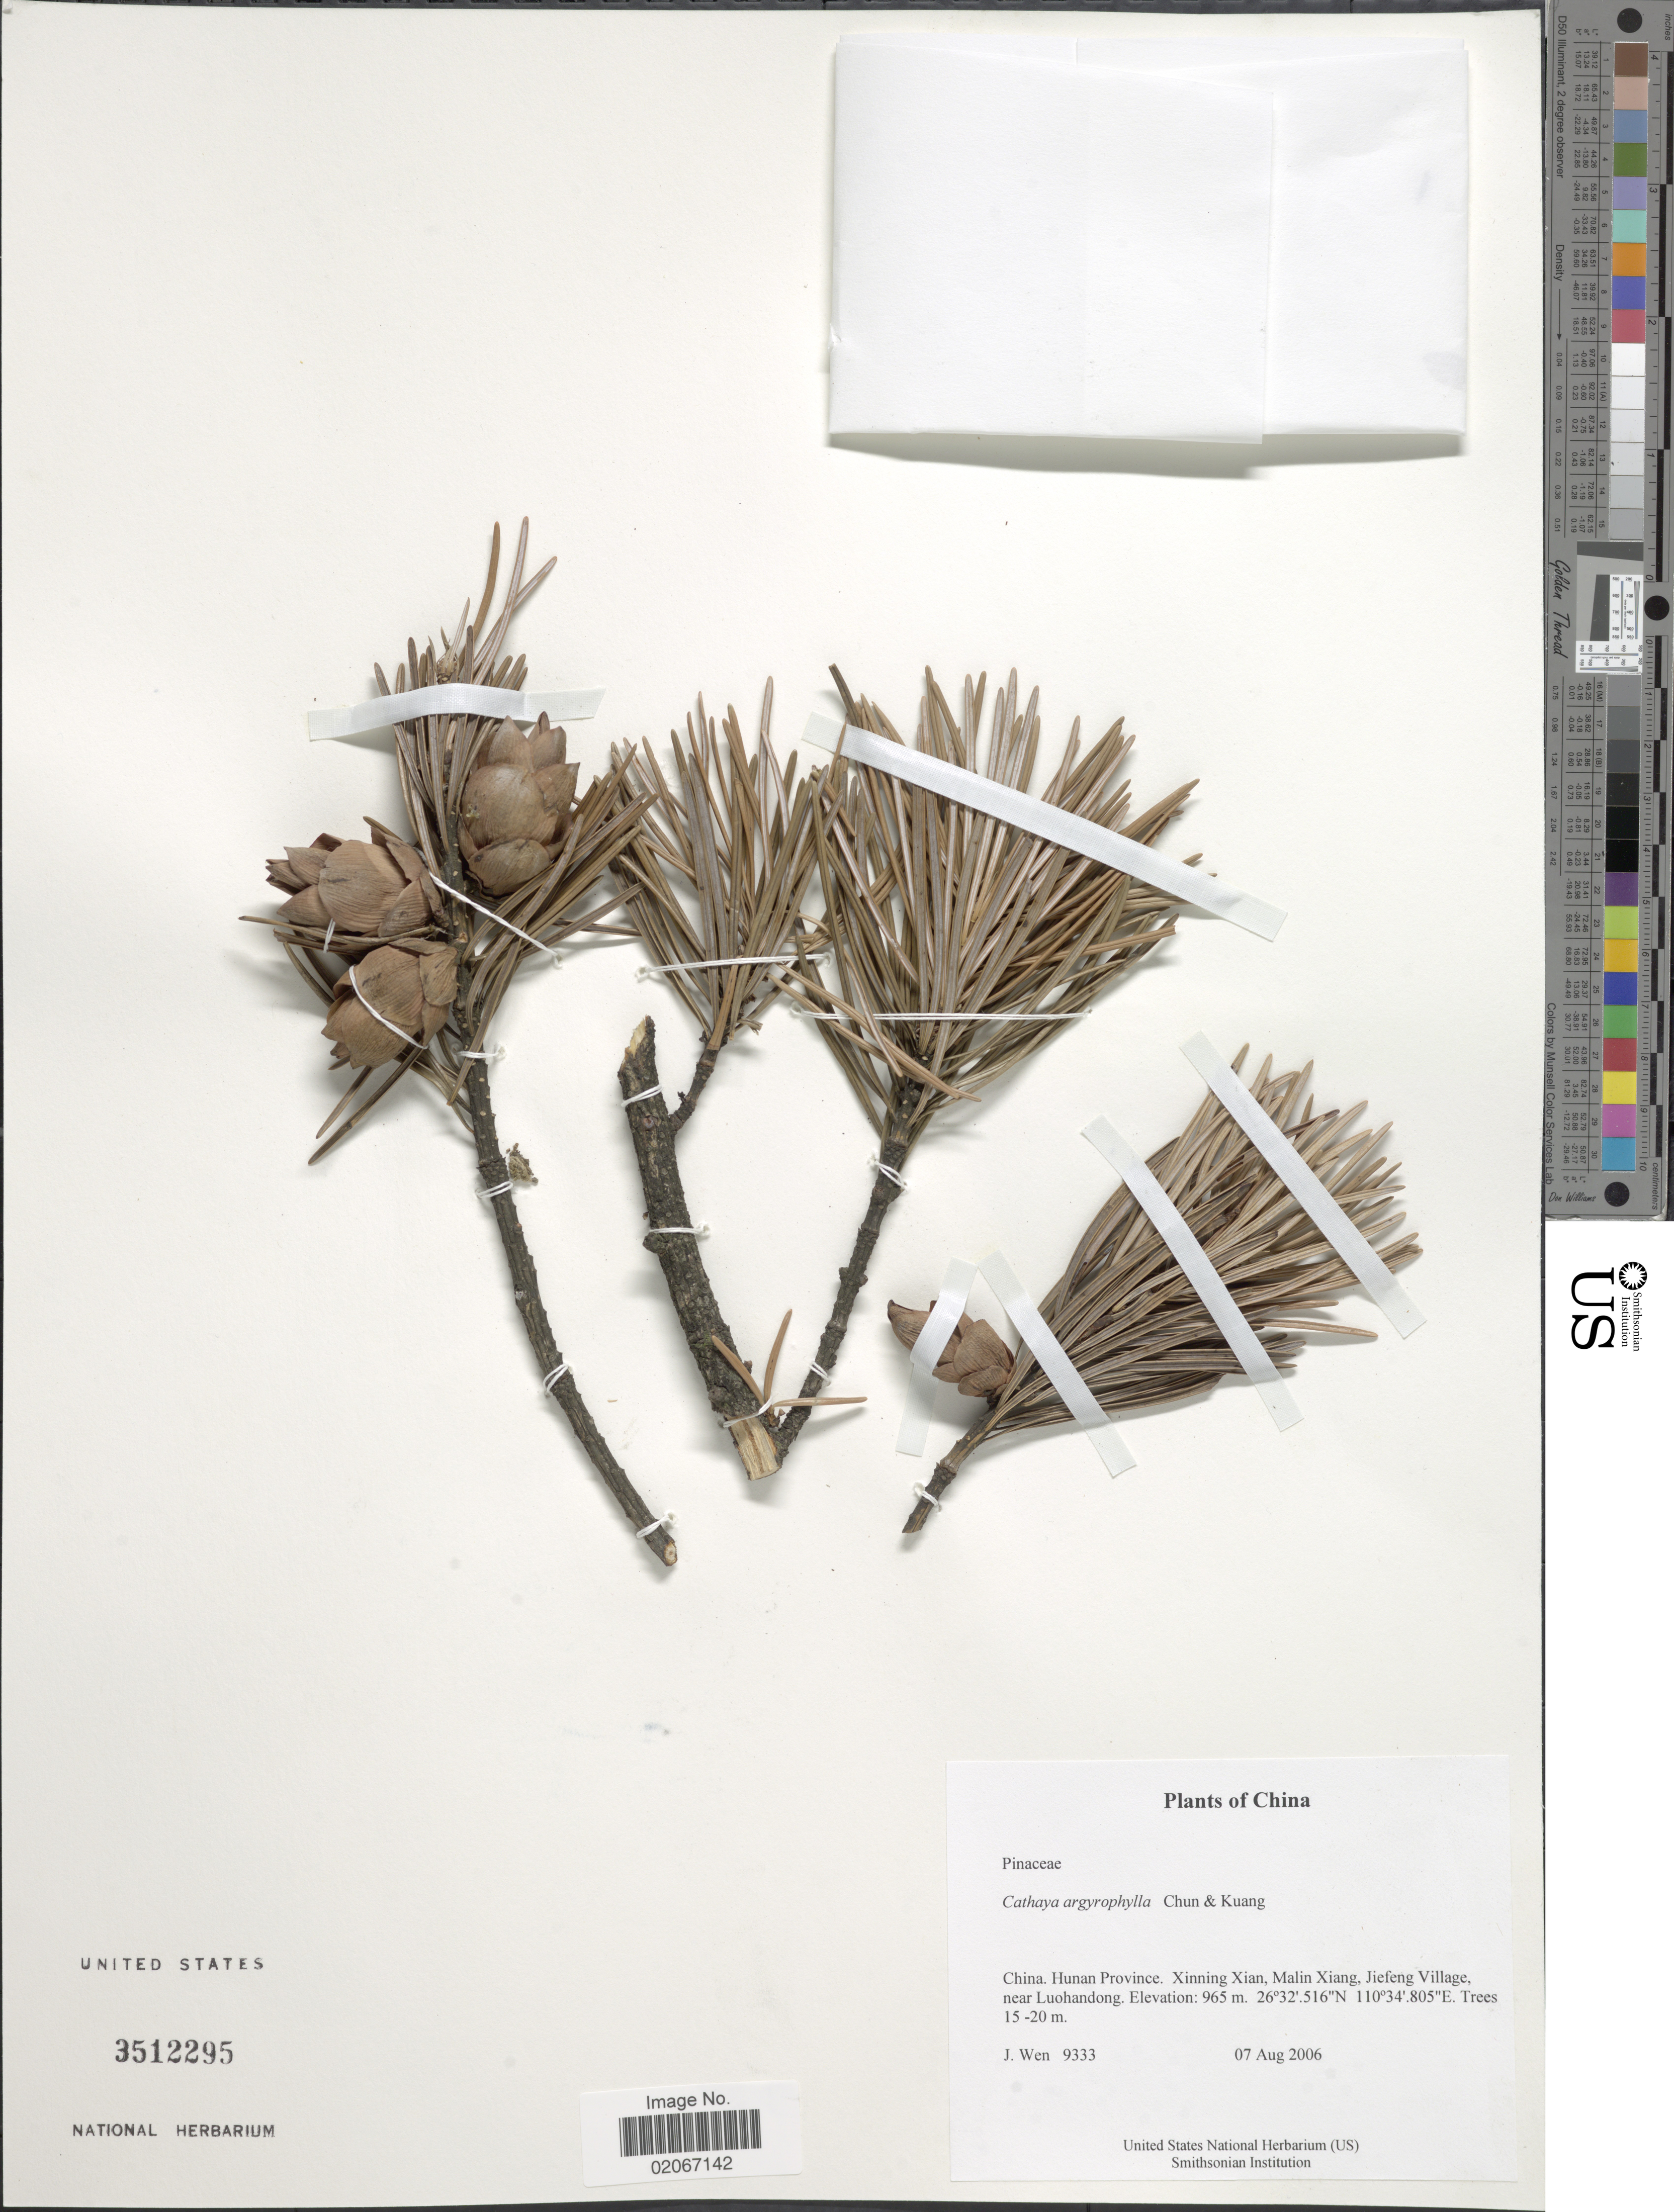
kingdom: Plantae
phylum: Tracheophyta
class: Pinopsida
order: Pinales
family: Pinaceae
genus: Cathaya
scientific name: Cathaya argyrophylla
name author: Chun & Kuang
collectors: J. Wen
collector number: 9333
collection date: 2006-08-07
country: China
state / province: Hunan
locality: Hunan Province. Xinning Xian, Malin Xiang, Jiefeng Village near Luohandong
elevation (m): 965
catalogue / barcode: US 3512295